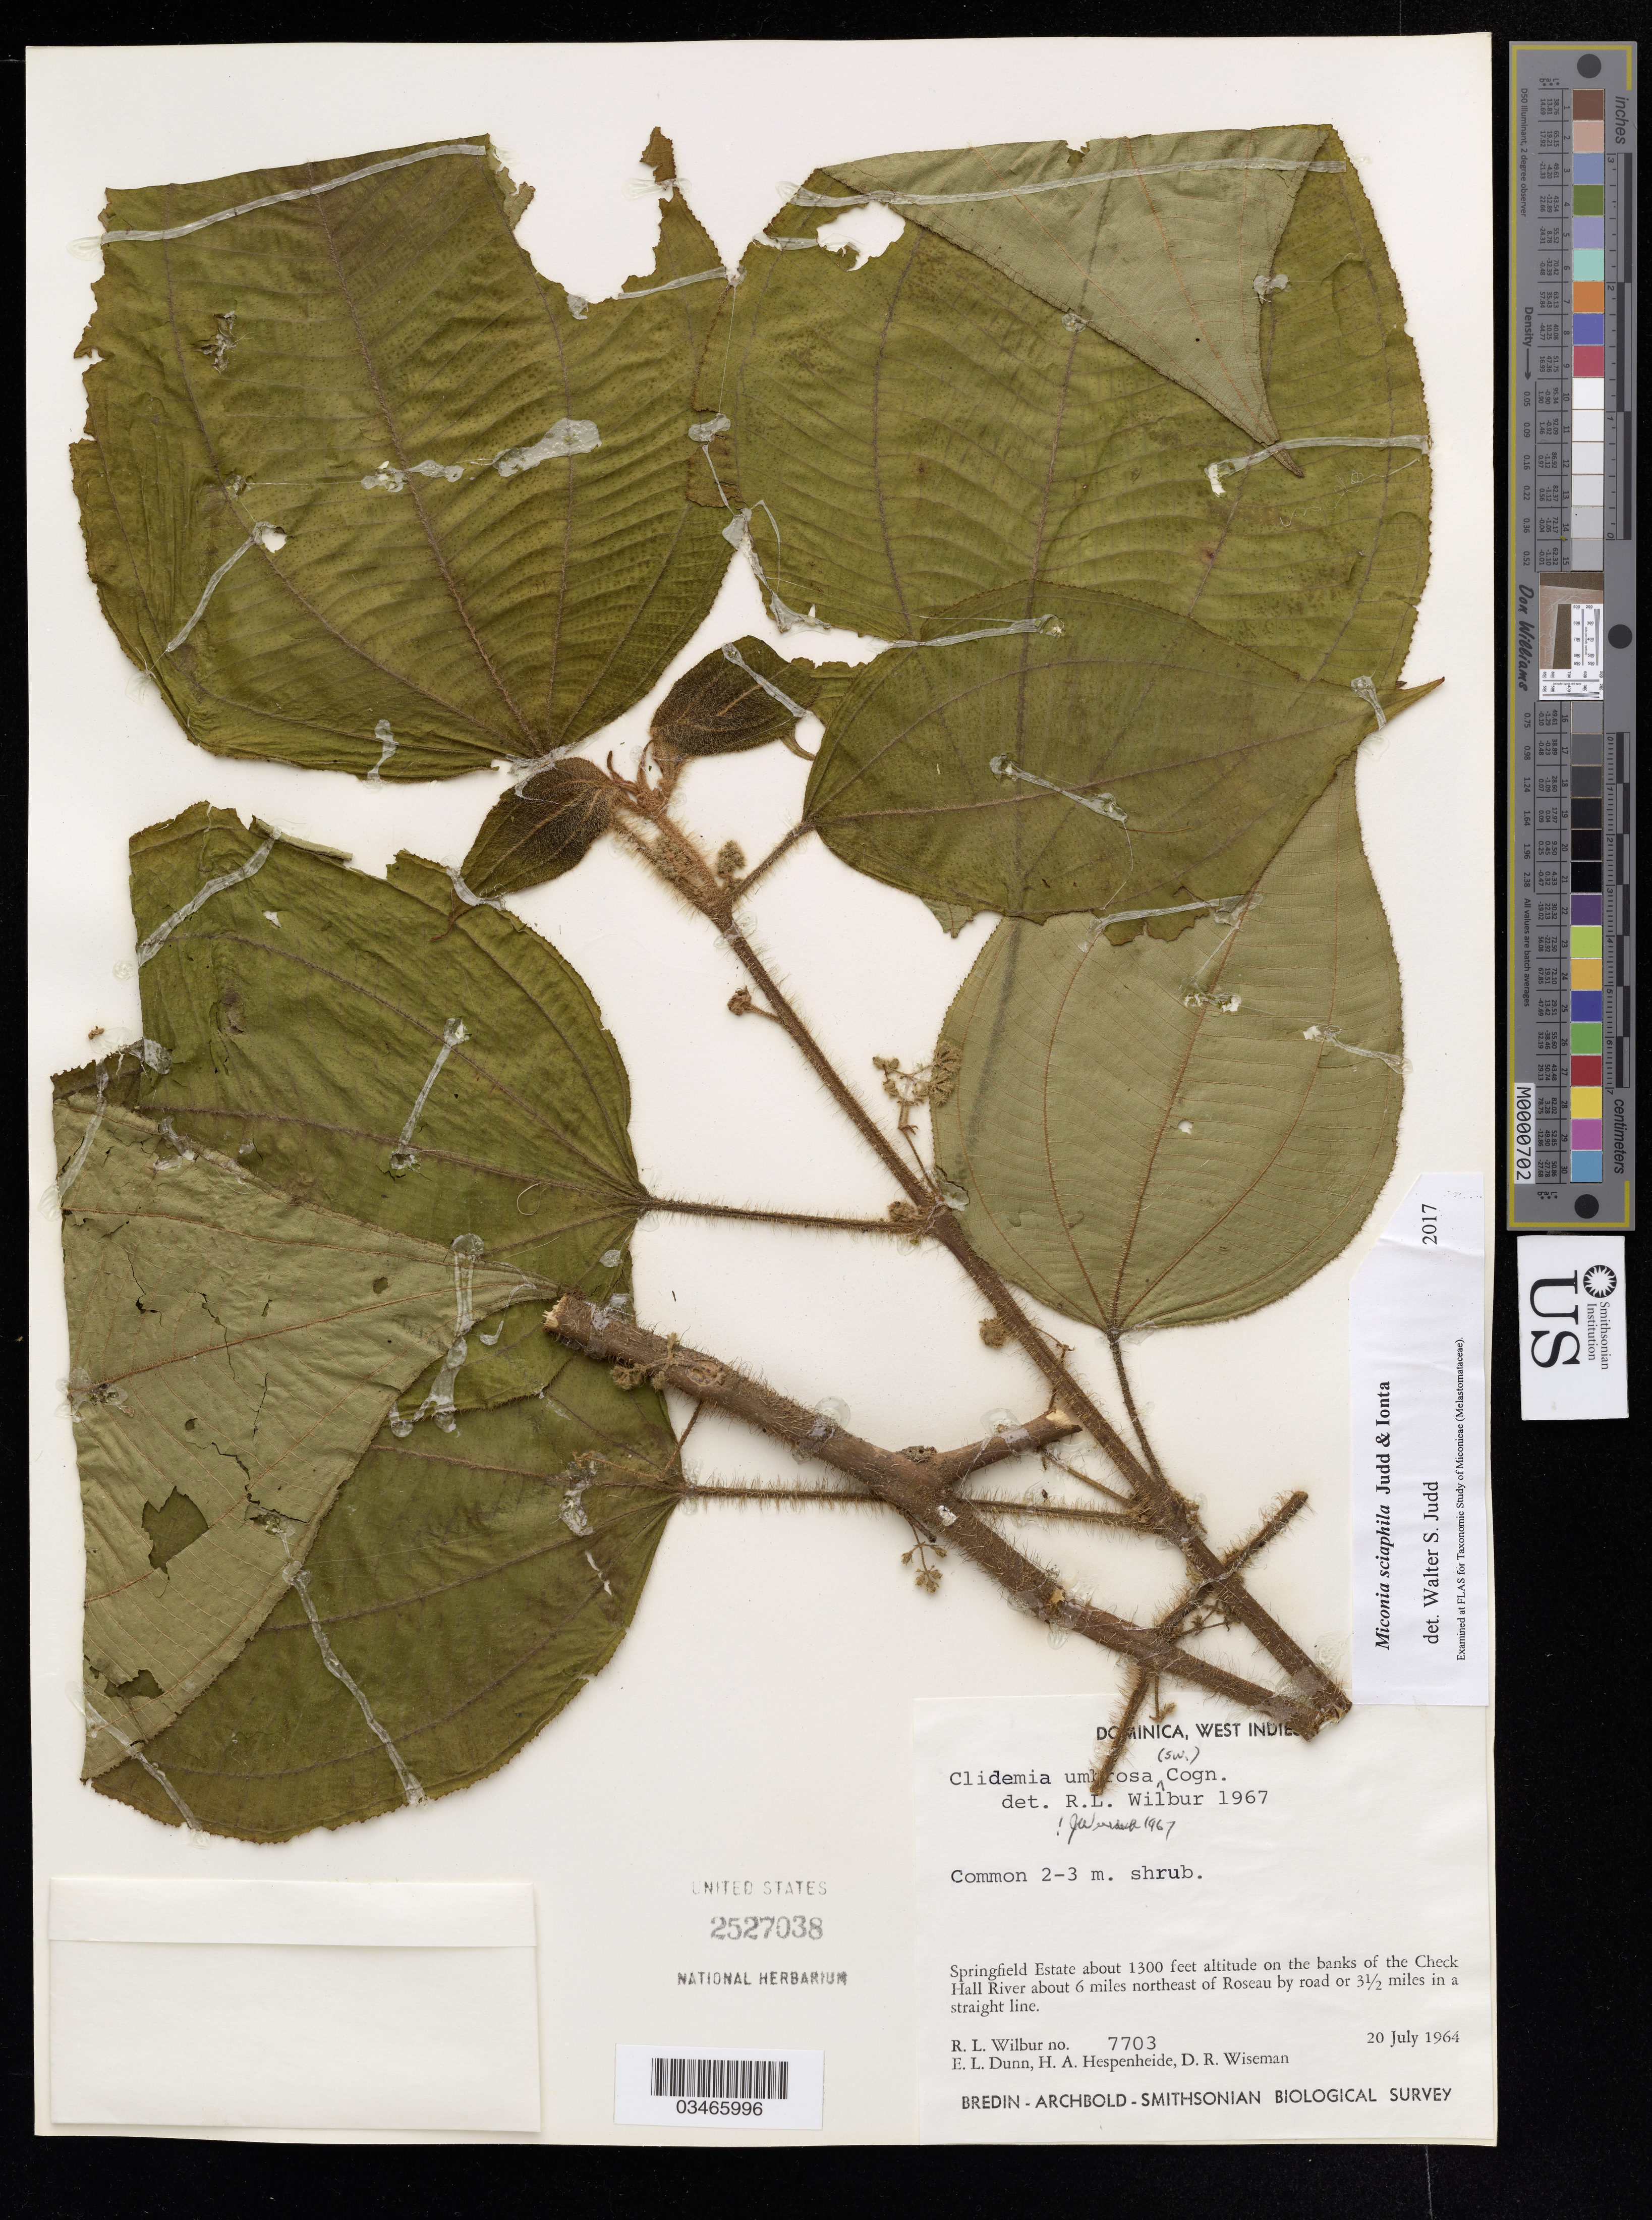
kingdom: Plantae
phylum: Tracheophyta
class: Magnoliopsida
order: Myrtales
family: Melastomataceae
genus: Miconia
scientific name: Miconia sciaphila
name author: Judd & Ionta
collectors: R. L. Wilbur, E. Dunn, H. A. Hespenheide & D. R. Wiseman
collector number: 7703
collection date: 1964-07-20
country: Dominica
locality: Springfield Estate on the banks of the Check Hall River about 6 miles northeast of Roseau by road or 3 1/2 miles in a straight line.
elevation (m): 396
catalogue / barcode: US 2527038